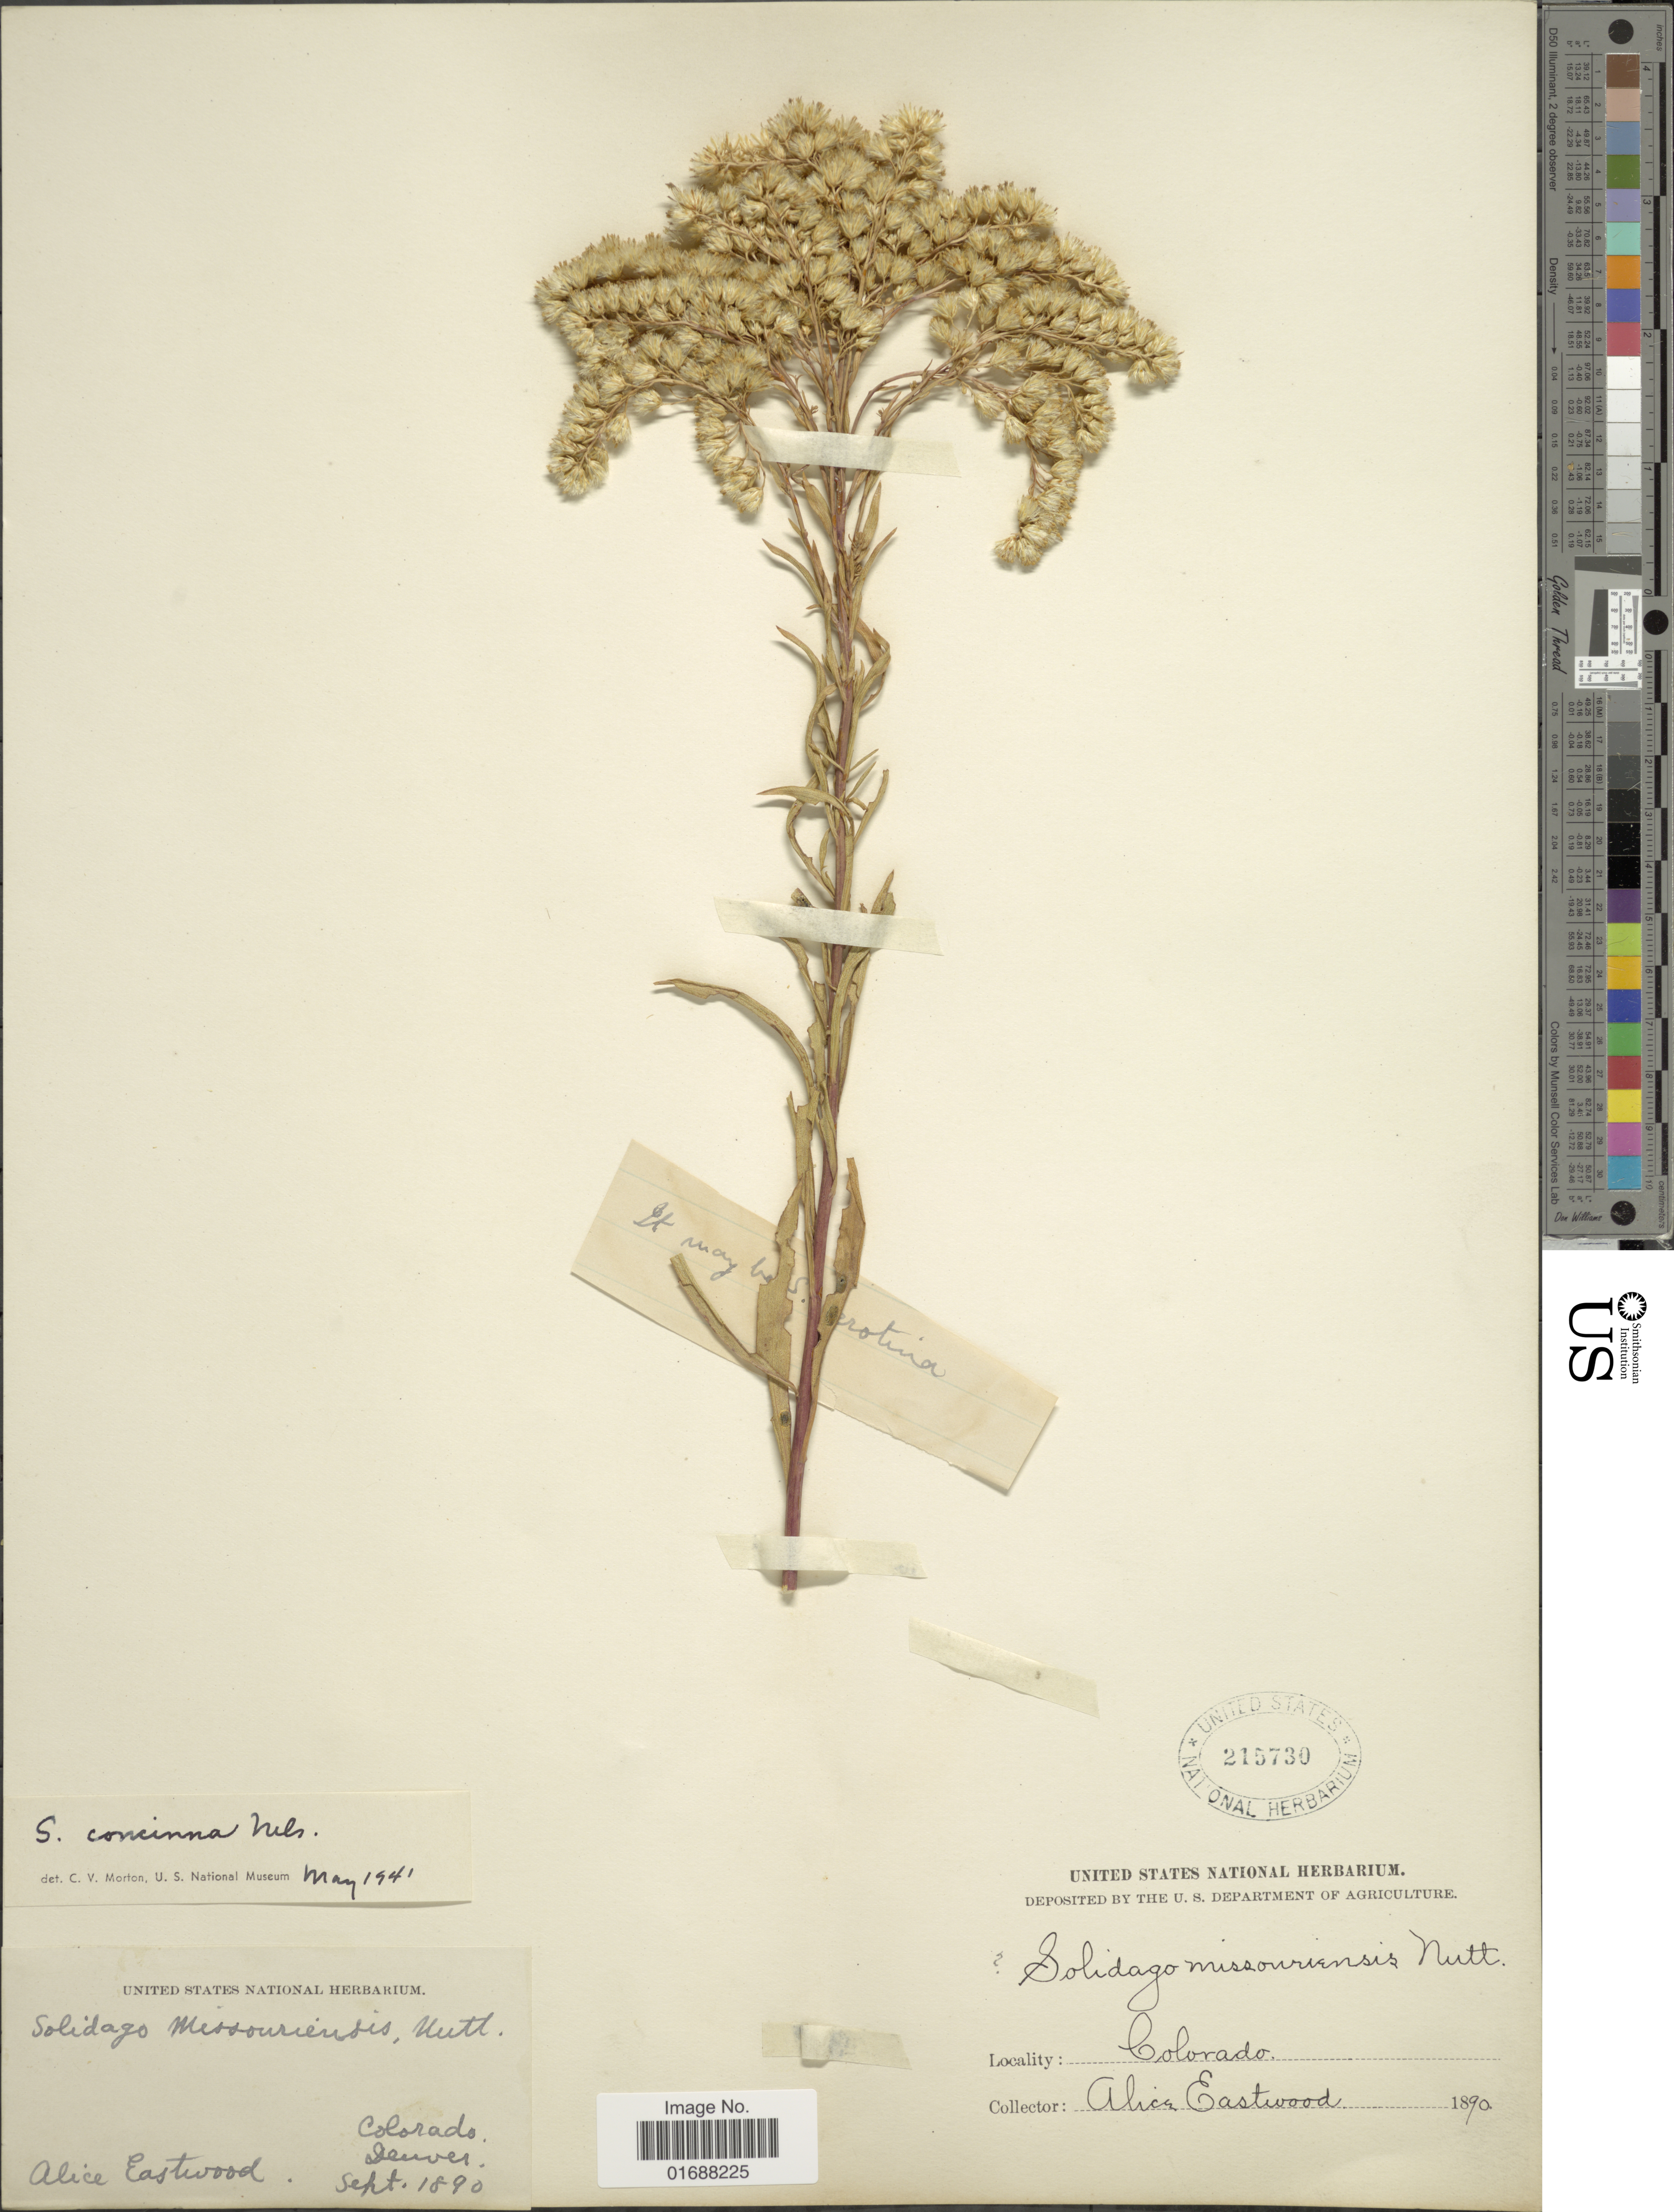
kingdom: Plantae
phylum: Tracheophyta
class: Magnoliopsida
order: Asterales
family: Asteraceae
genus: Solidago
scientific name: Solidago missouriensis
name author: Nutt.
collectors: A. Eastwood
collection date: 1890-09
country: United States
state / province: Colorado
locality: Denver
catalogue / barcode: US 215730